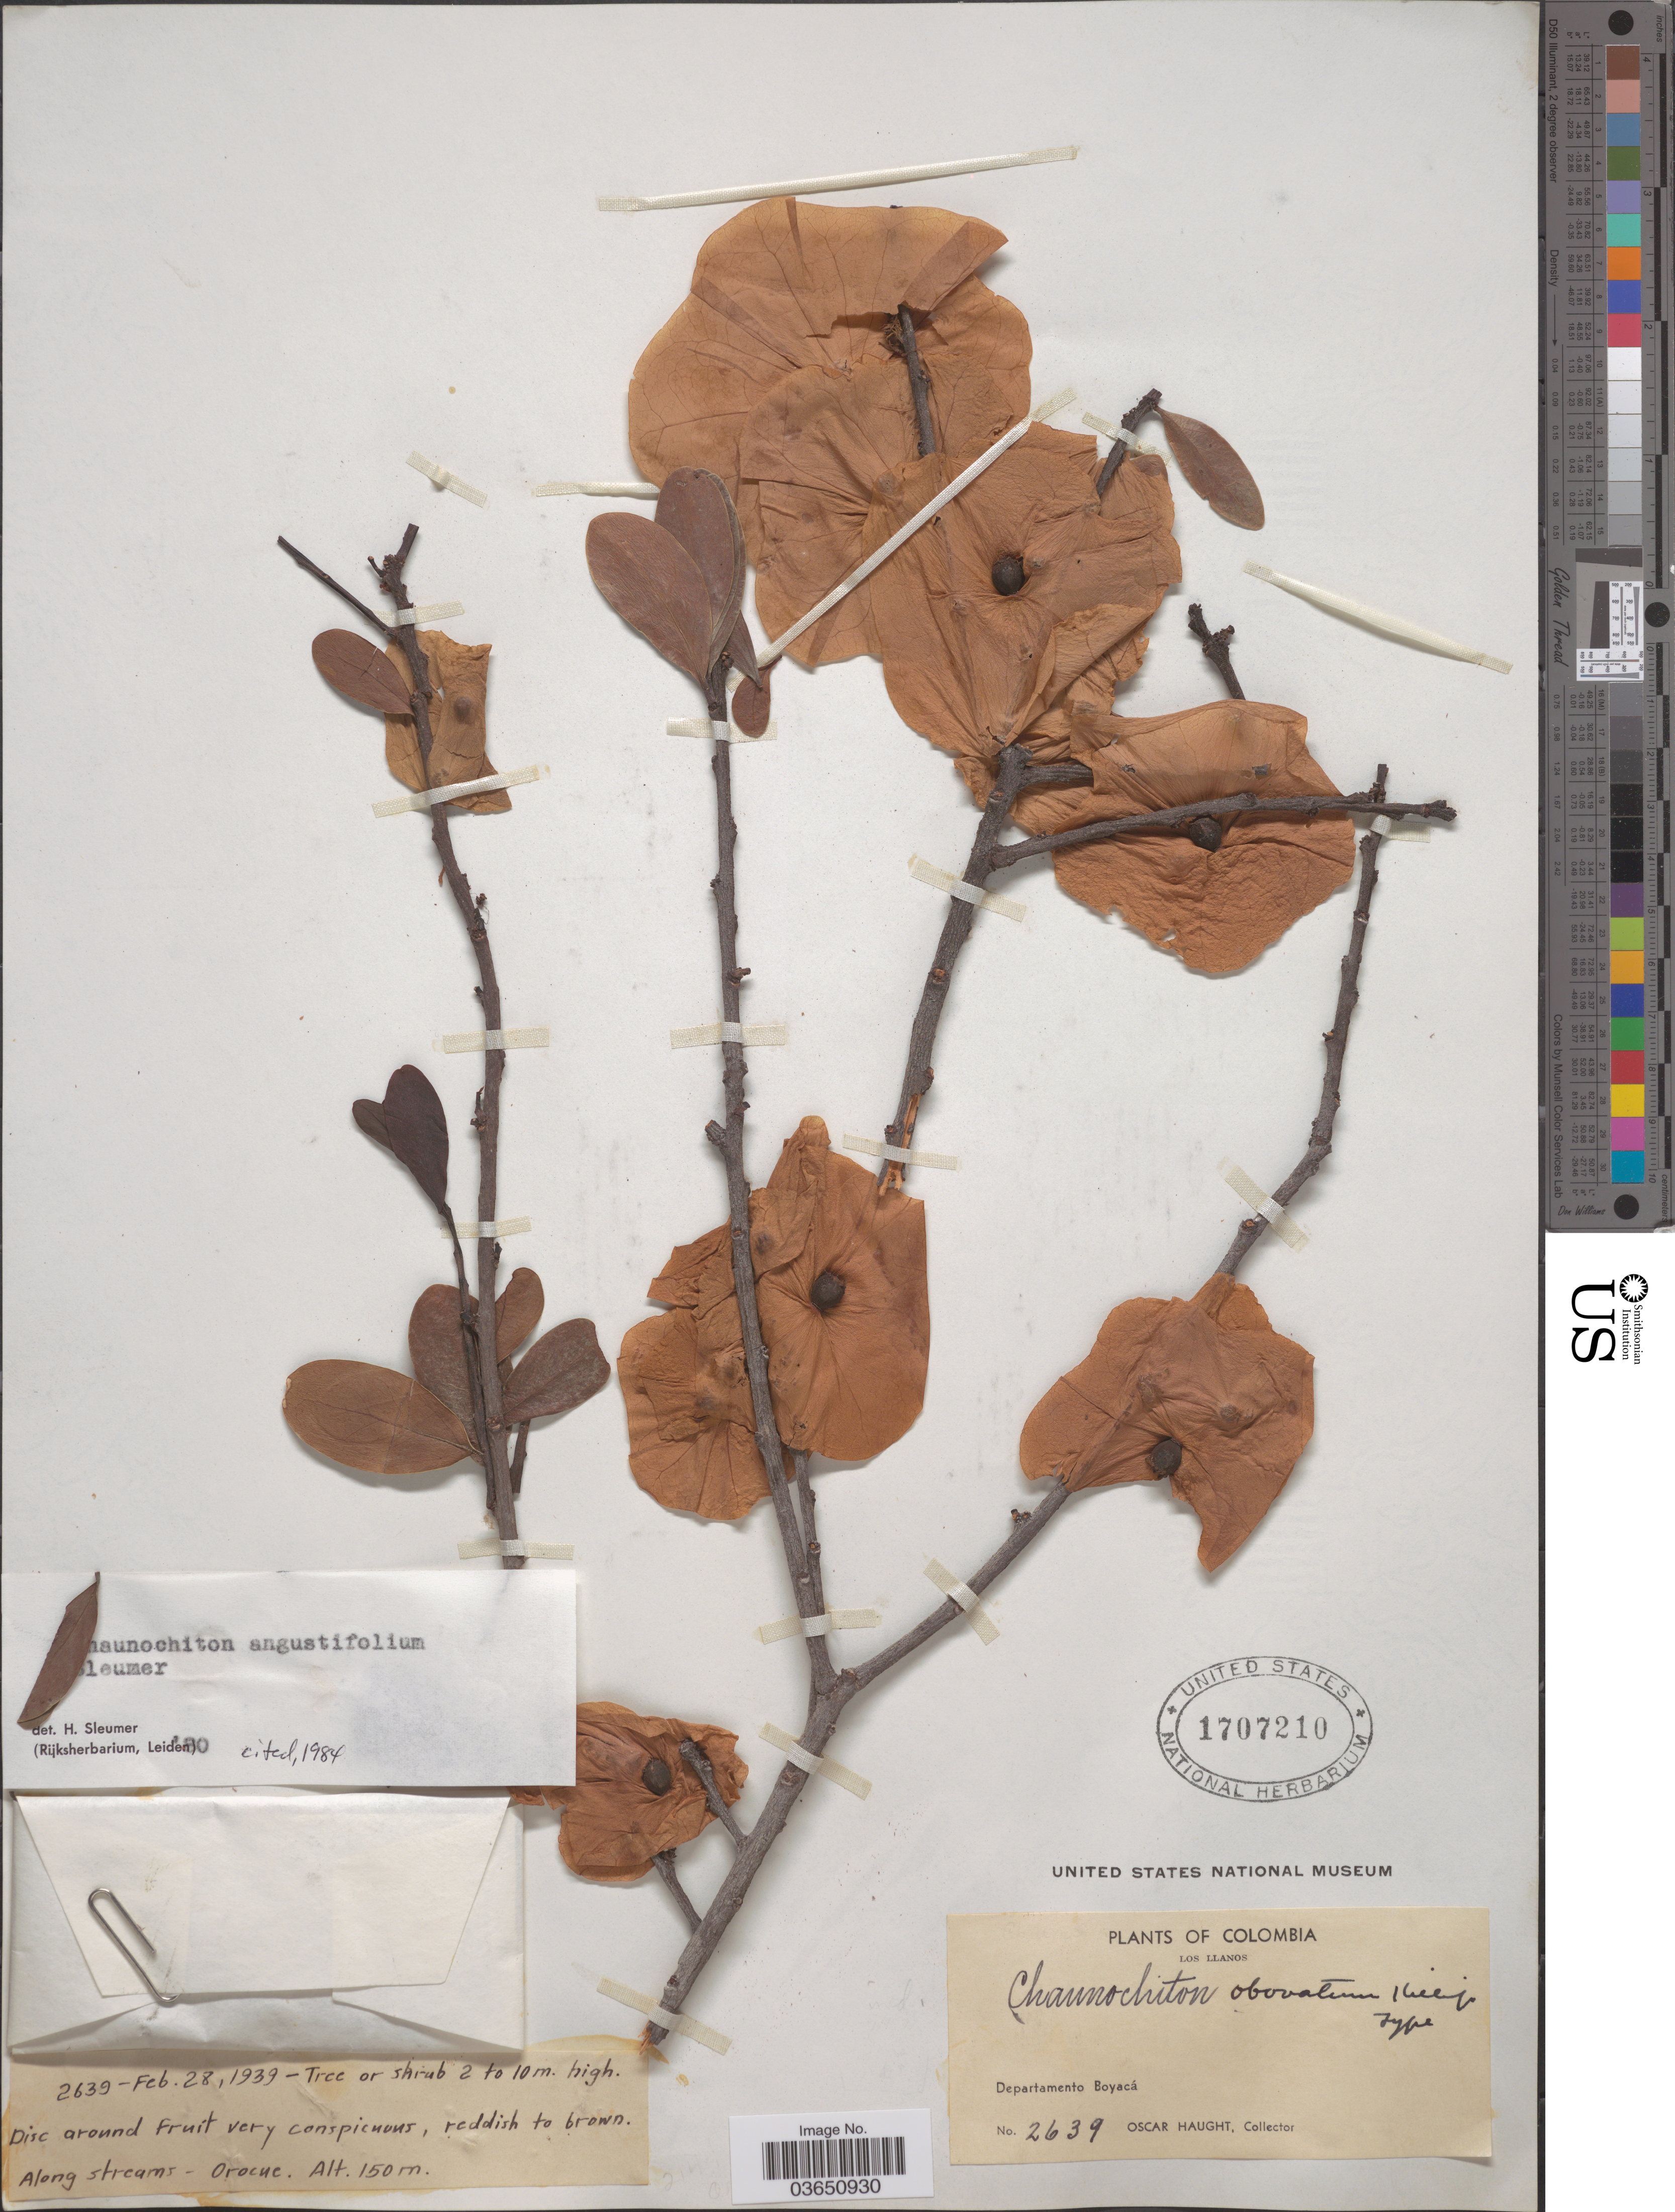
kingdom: Plantae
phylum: Tracheophyta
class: Magnoliopsida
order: Santalales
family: Aptandraceae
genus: Chaunochiton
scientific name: Chaunochiton angustifolium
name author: Sleumer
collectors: O. L. Haught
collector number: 2639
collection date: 1939-02-28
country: Colombia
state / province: Boyacá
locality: Orocue. Los Llanos. Departamento Boyacá.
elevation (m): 150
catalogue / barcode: US 1707210